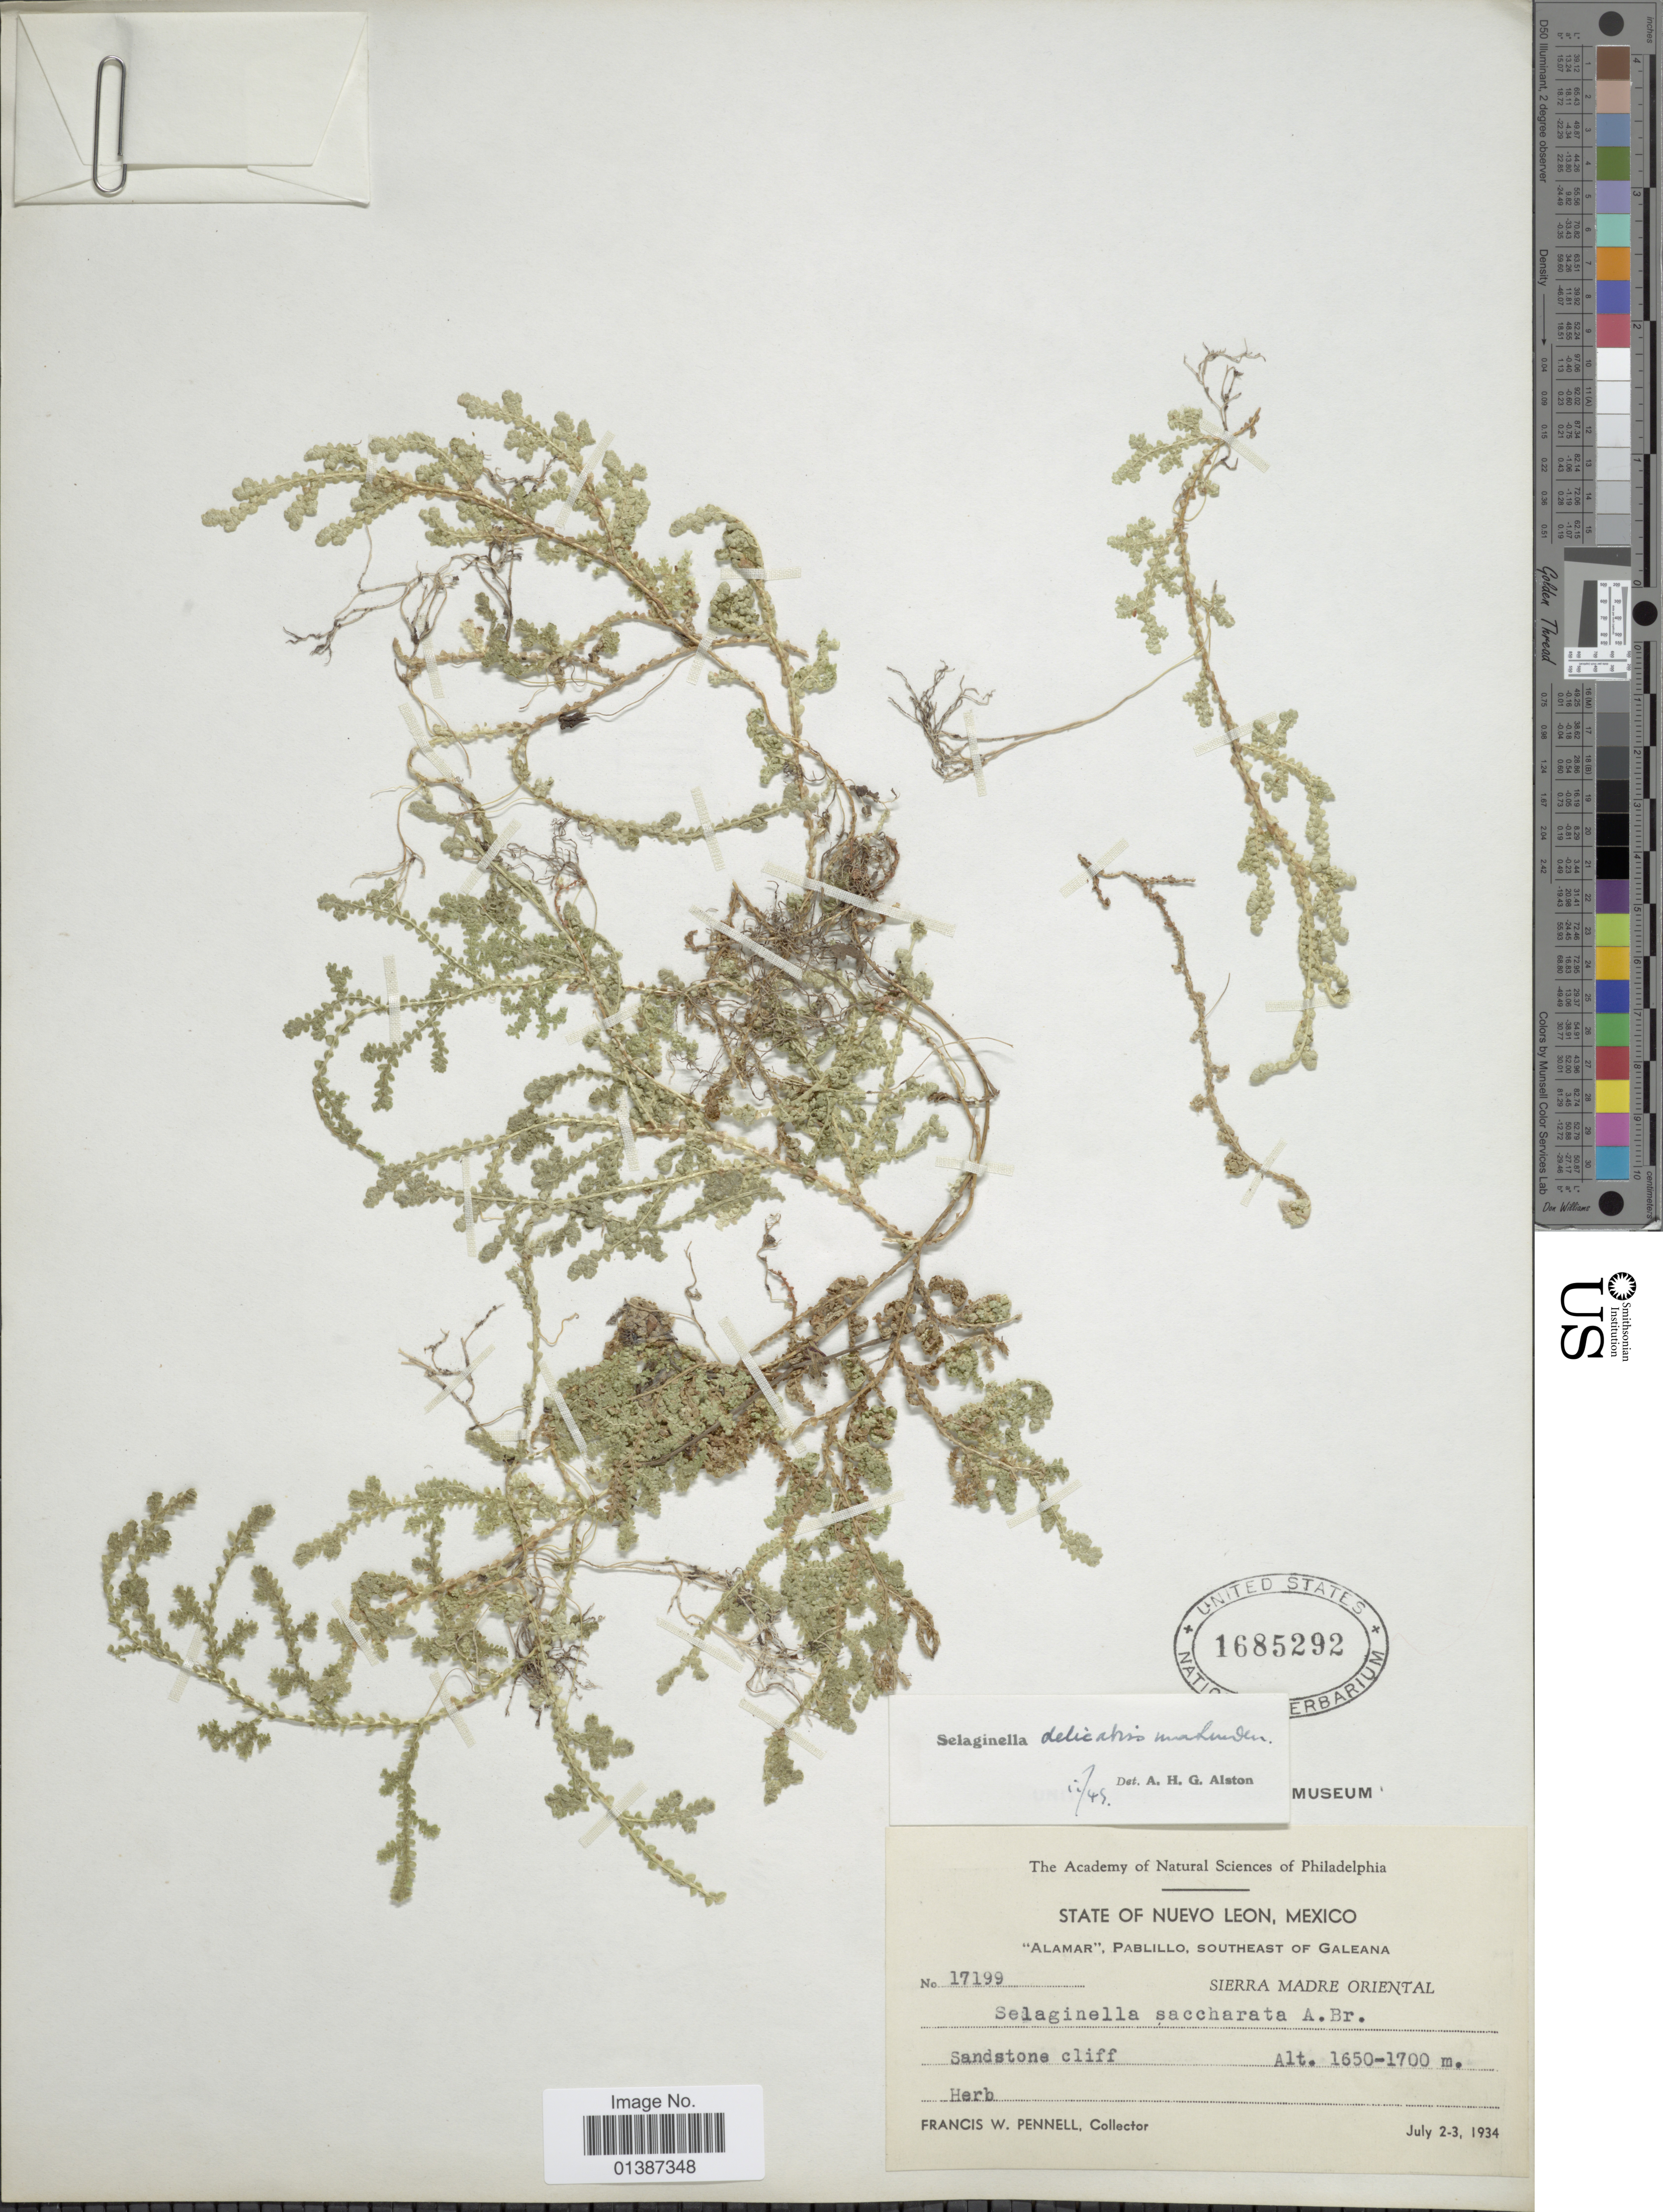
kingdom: Plantae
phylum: Tracheophyta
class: Lycopodiopsida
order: Selaginellales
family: Selaginellaceae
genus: Selaginella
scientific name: Selaginella delicatissima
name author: Linden ex A. Braun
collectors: F. W. Pennell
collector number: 17199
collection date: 1934-07-02/1934-07-03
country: Mexico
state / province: Nuevo León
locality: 'Alamar', Pablillo, Southeast of Galeana, Sierra Madre Oriental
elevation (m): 1650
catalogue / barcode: US 1685292